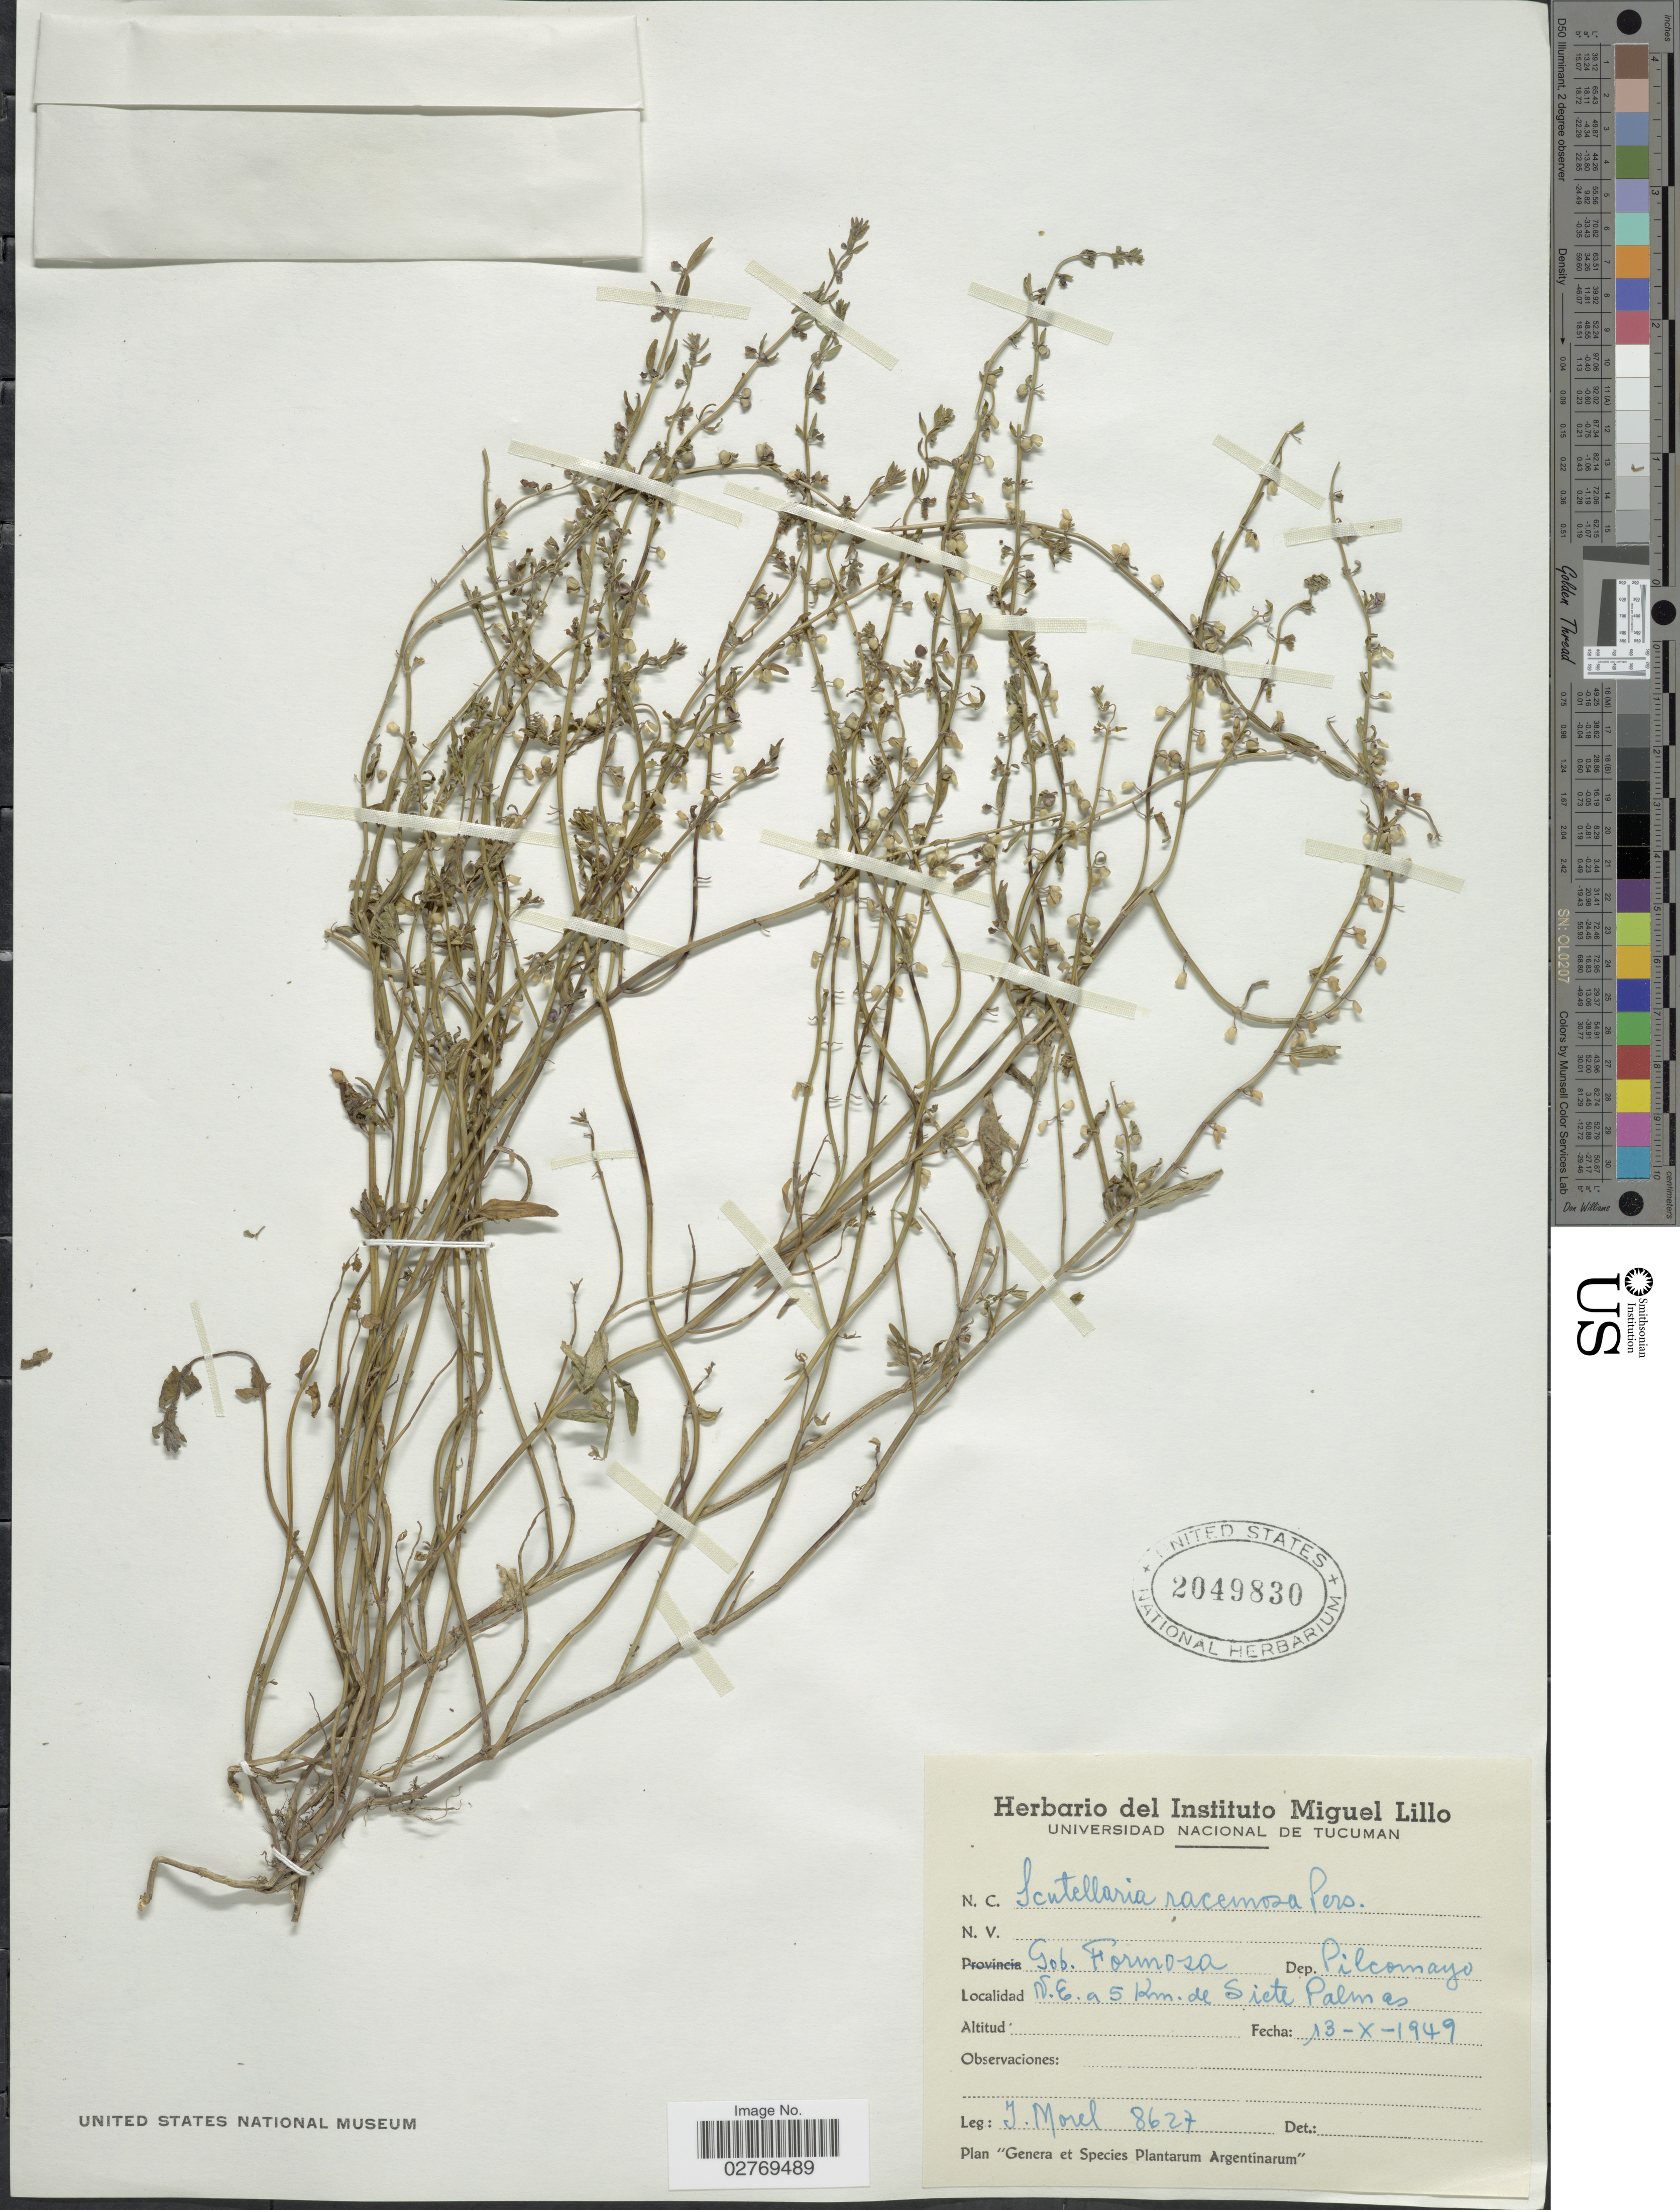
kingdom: Plantae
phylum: Tracheophyta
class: Magnoliopsida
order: Lamiales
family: Lamiaceae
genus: Scutellaria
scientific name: Scutellaria racemosa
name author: Pers.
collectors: I. Morel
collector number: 8627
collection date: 1949-10-13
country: Argentina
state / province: Formosa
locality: Gob. Formosa. Dep. Pilcomayo. N.E. a 5 Km. de Siete Palmas.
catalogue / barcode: US 2049830